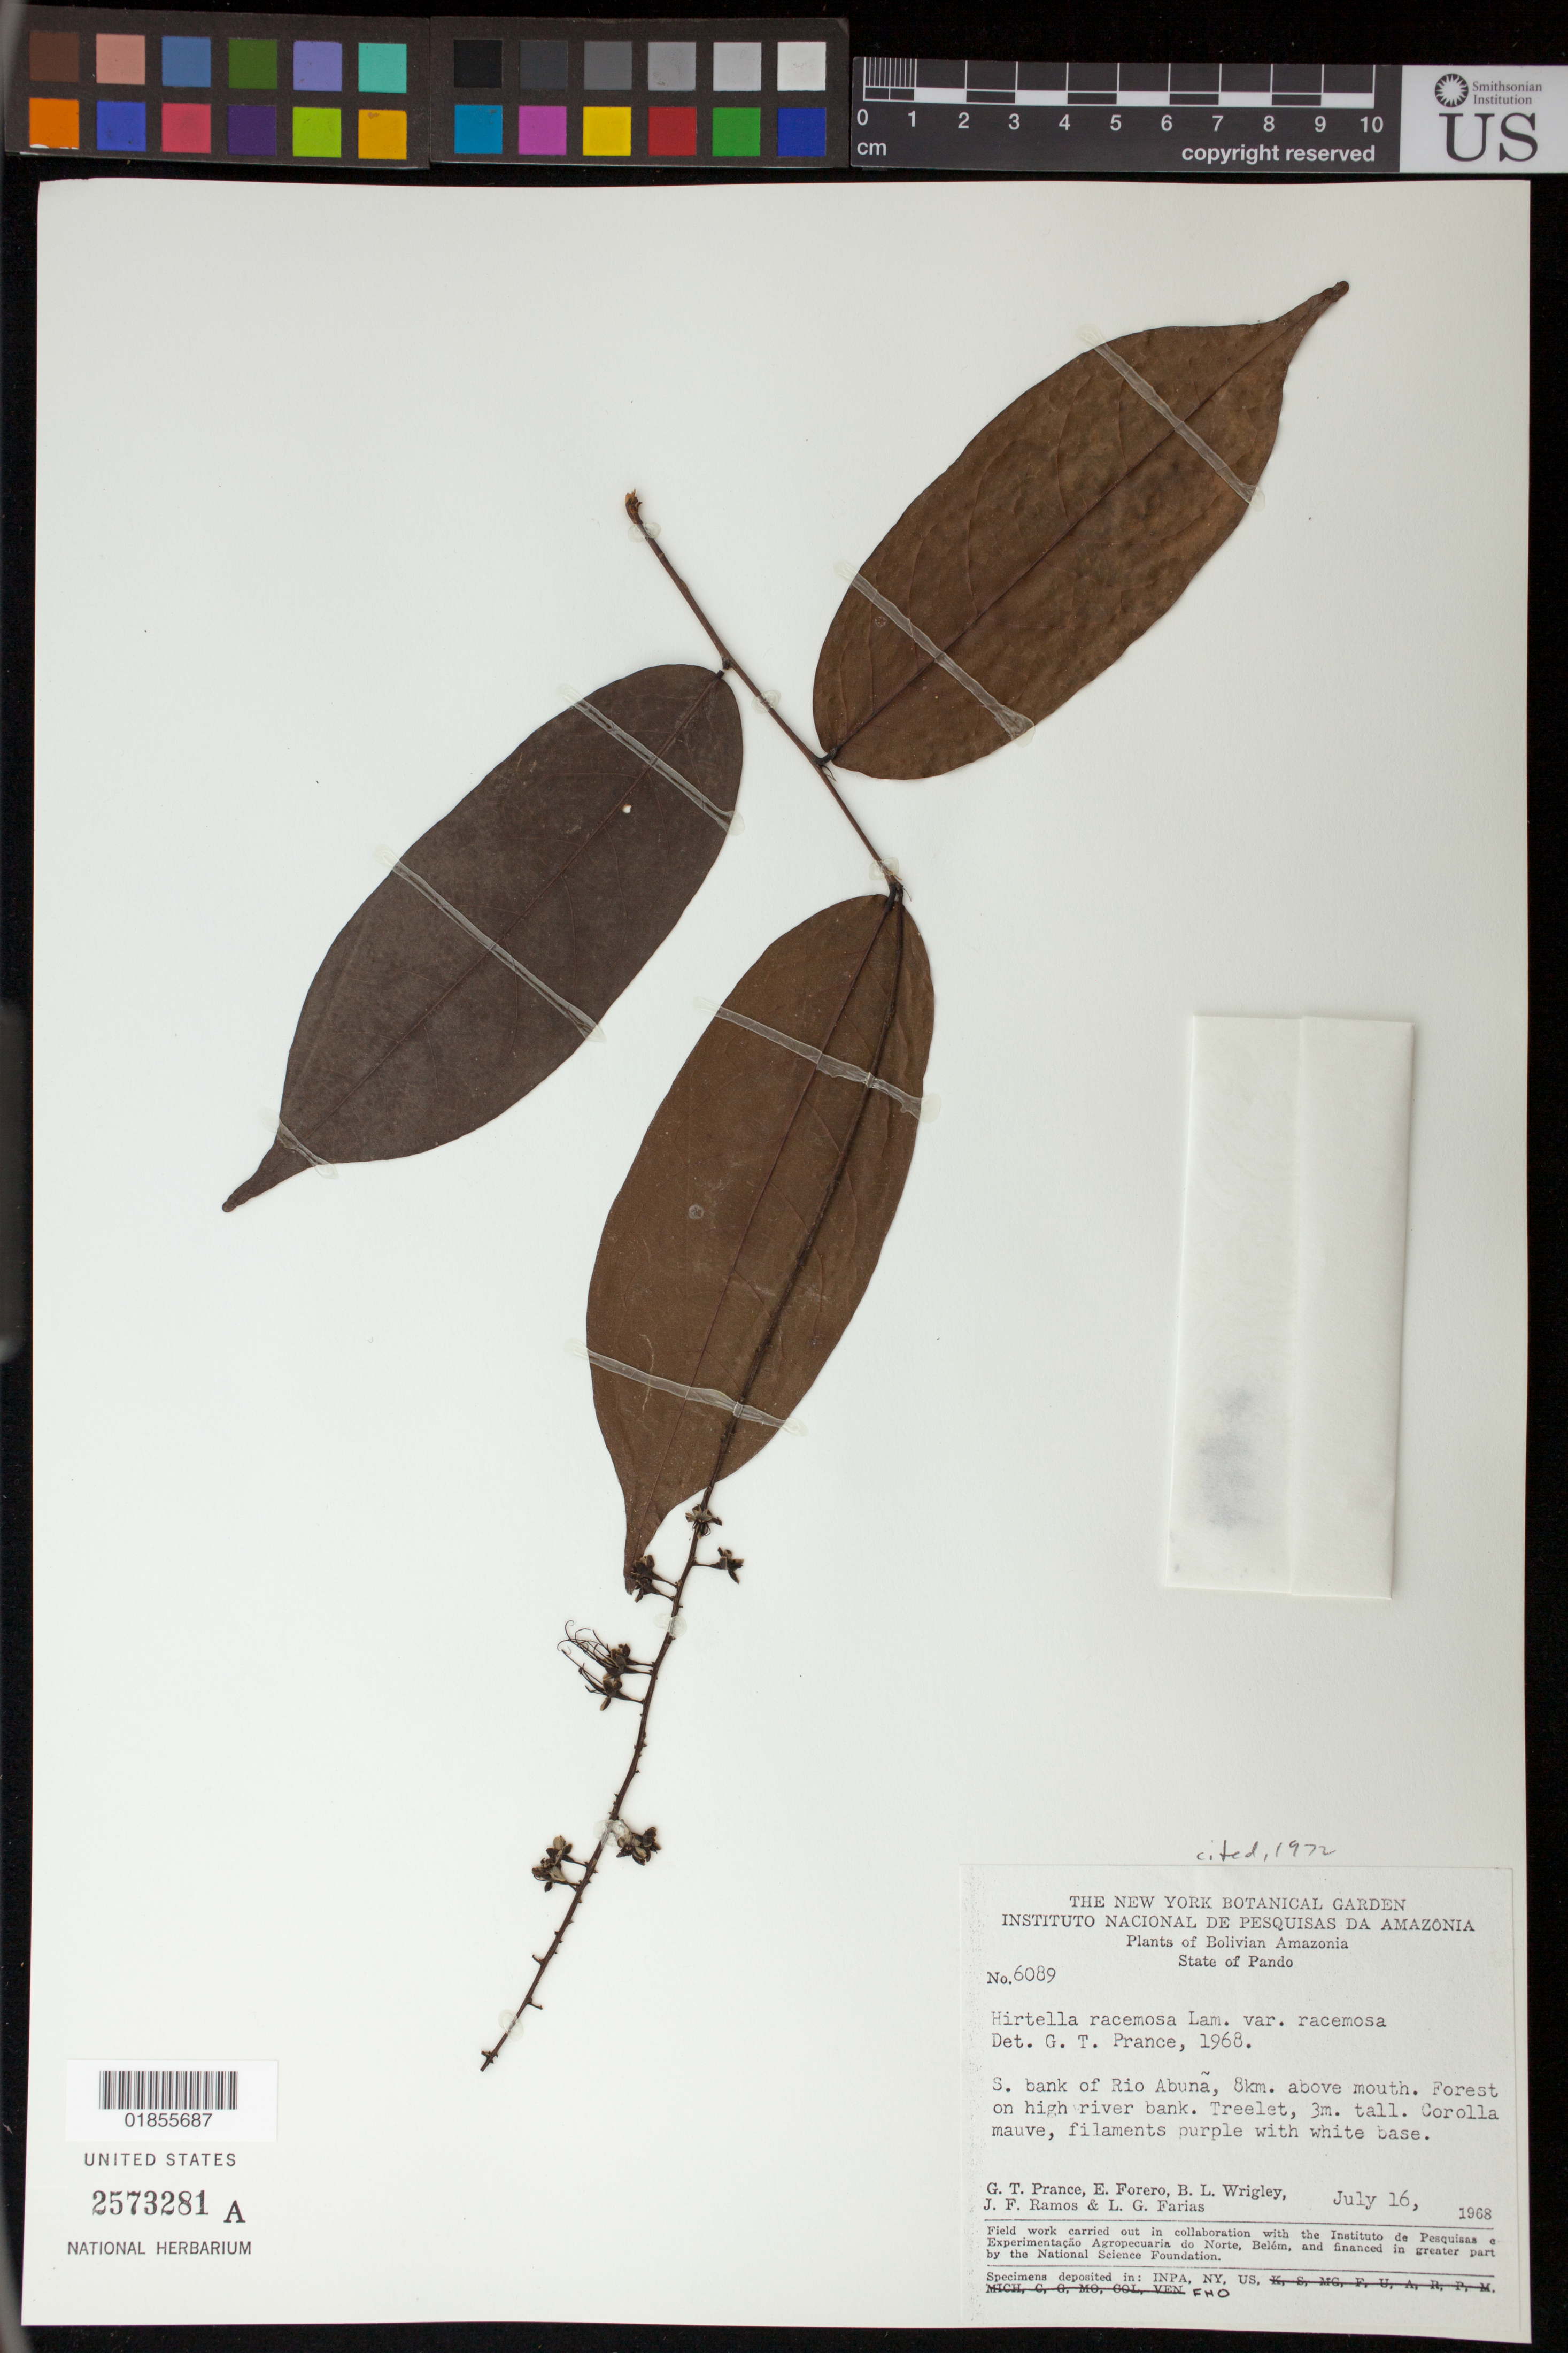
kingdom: Plantae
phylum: Tracheophyta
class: Magnoliopsida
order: Malpighiales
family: Chrysobalanaceae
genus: Hirtella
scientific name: Hirtella racemosa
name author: Lam.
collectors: G. T. Prance, E. Forero, B. L. Wrigley, J. F. Ramos & L. G. Farias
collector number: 6089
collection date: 1968-07-16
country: Bolivia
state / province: Pando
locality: S. bank of Rio Abunã, 8km above mouth.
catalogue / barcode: US 2573281A